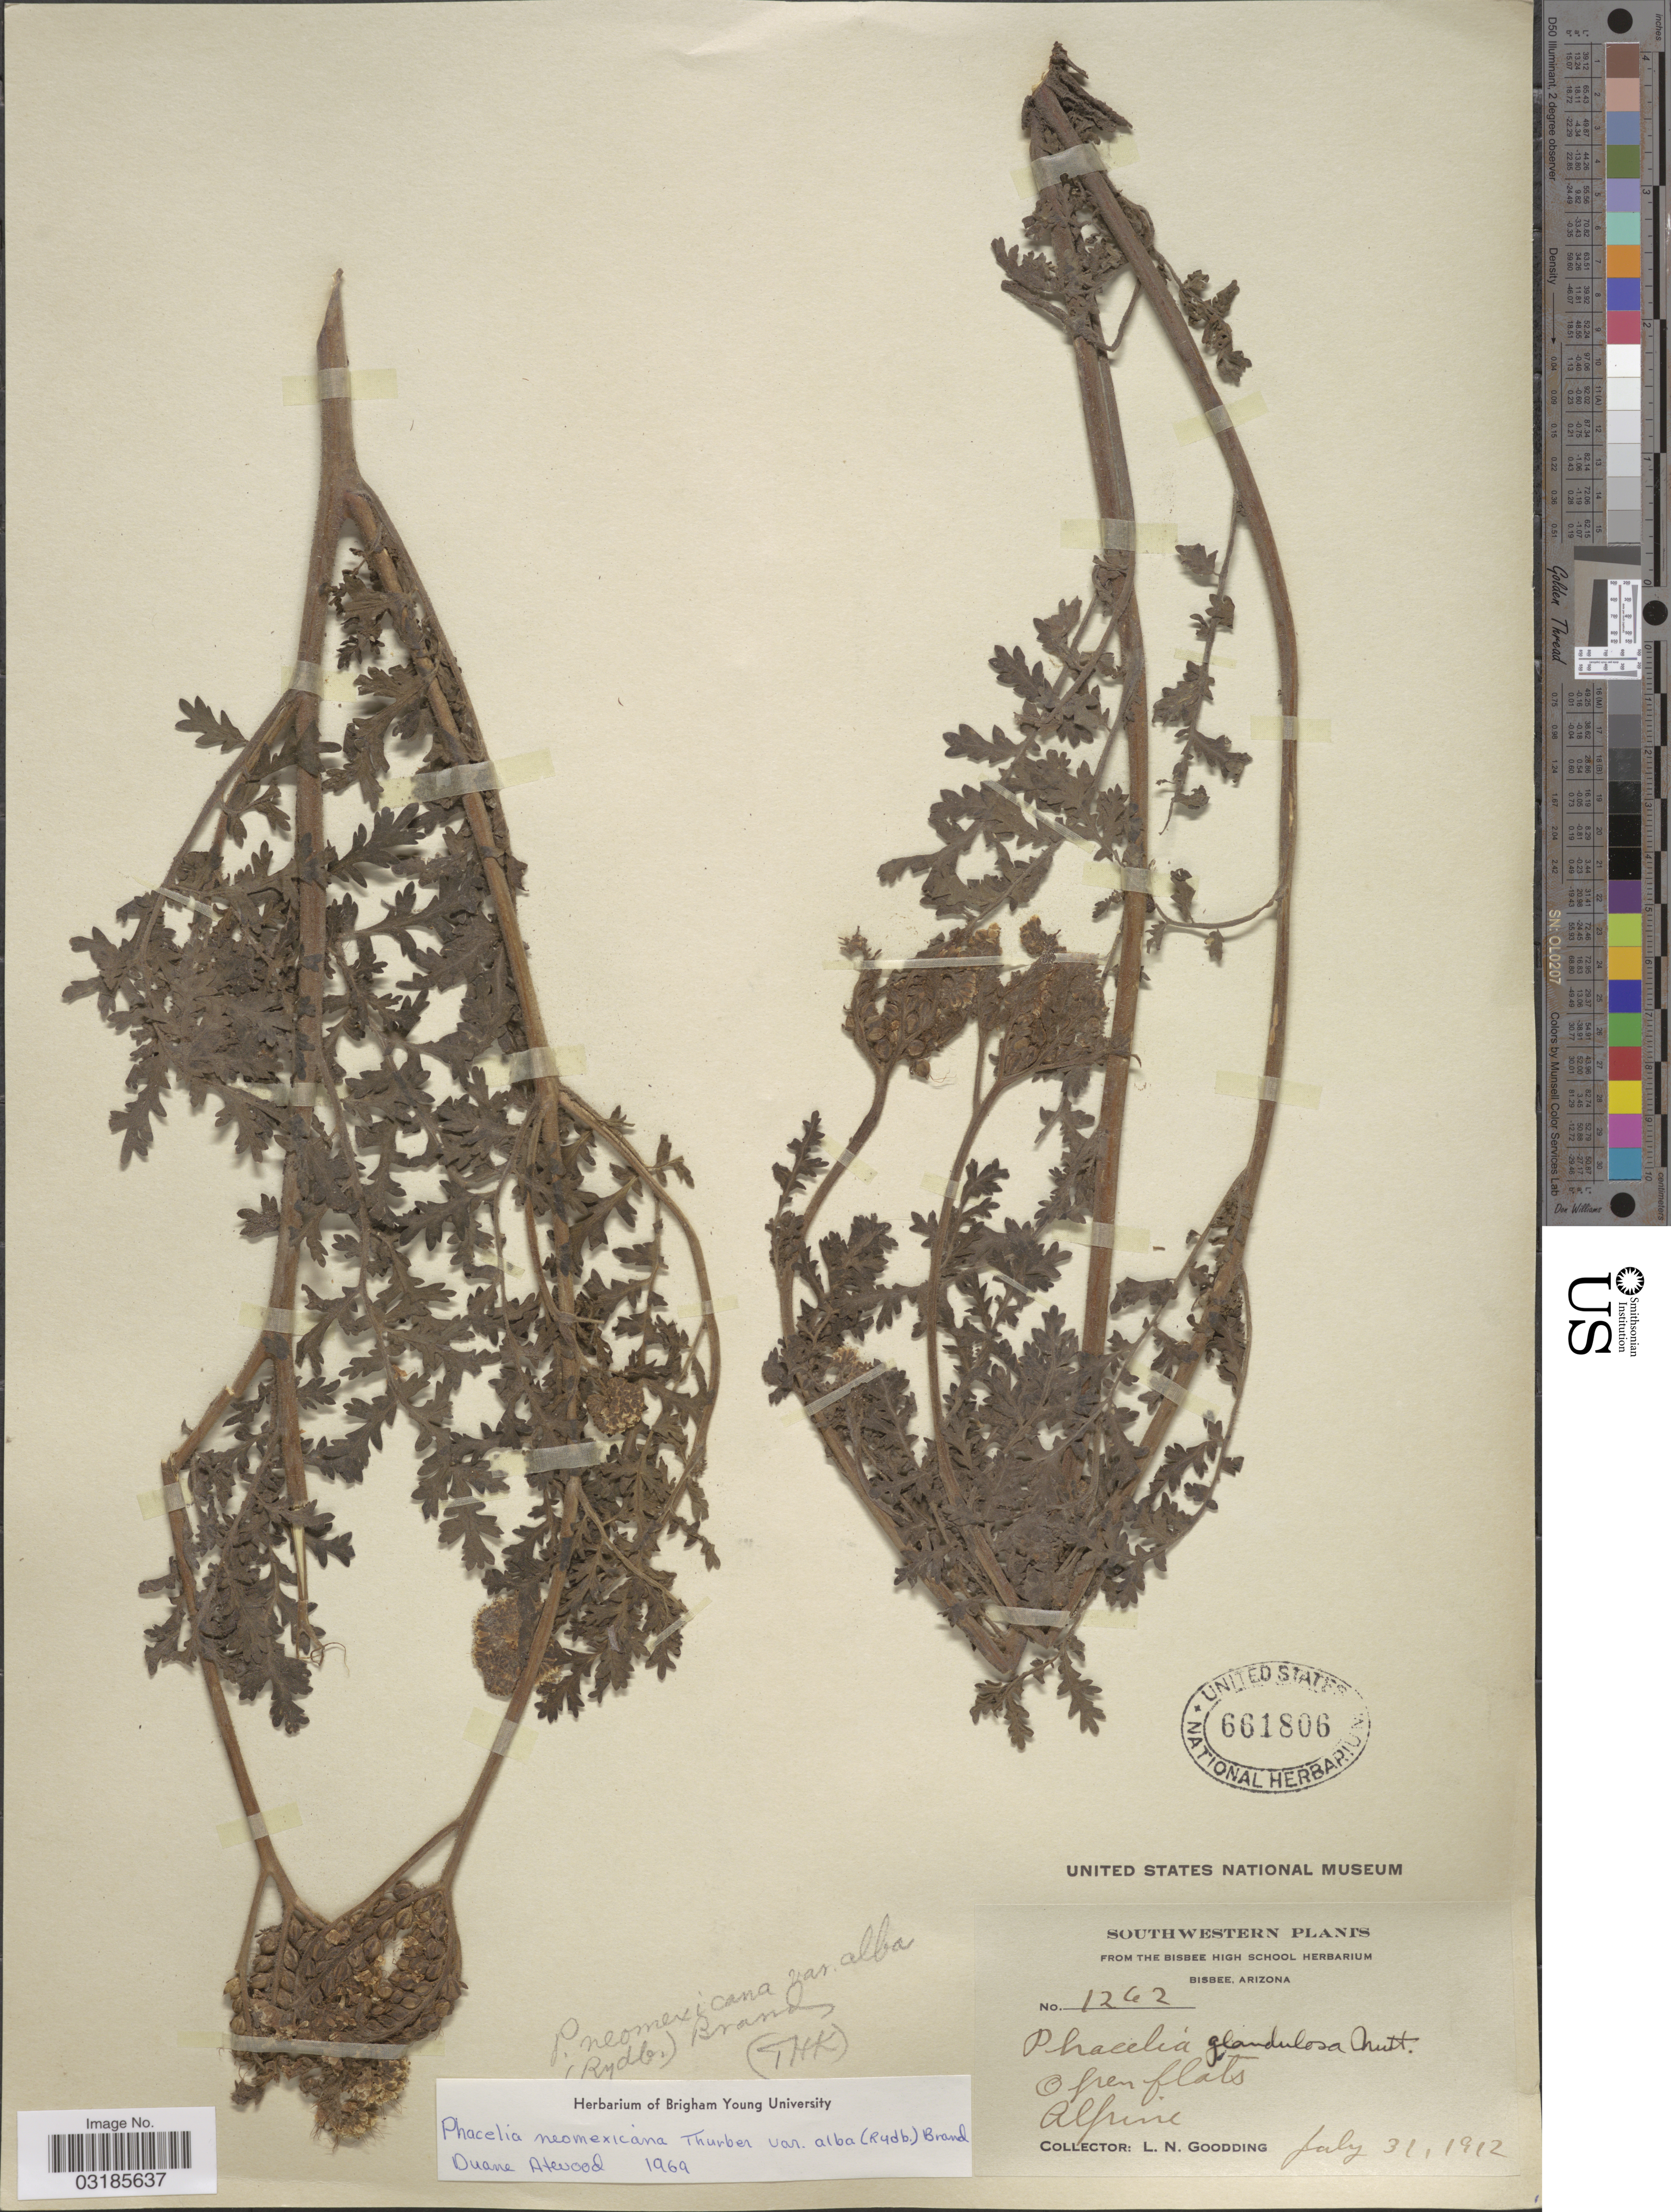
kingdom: Plantae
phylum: Tracheophyta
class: Magnoliopsida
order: Boraginales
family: Hydrophyllaceae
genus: Phacelia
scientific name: Phacelia neomexicana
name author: Thurb. ex Torr.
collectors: L. Gooding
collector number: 1262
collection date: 1912-07-31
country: United States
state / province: Arizona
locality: Southwestern. Alpine.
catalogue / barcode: US 661806